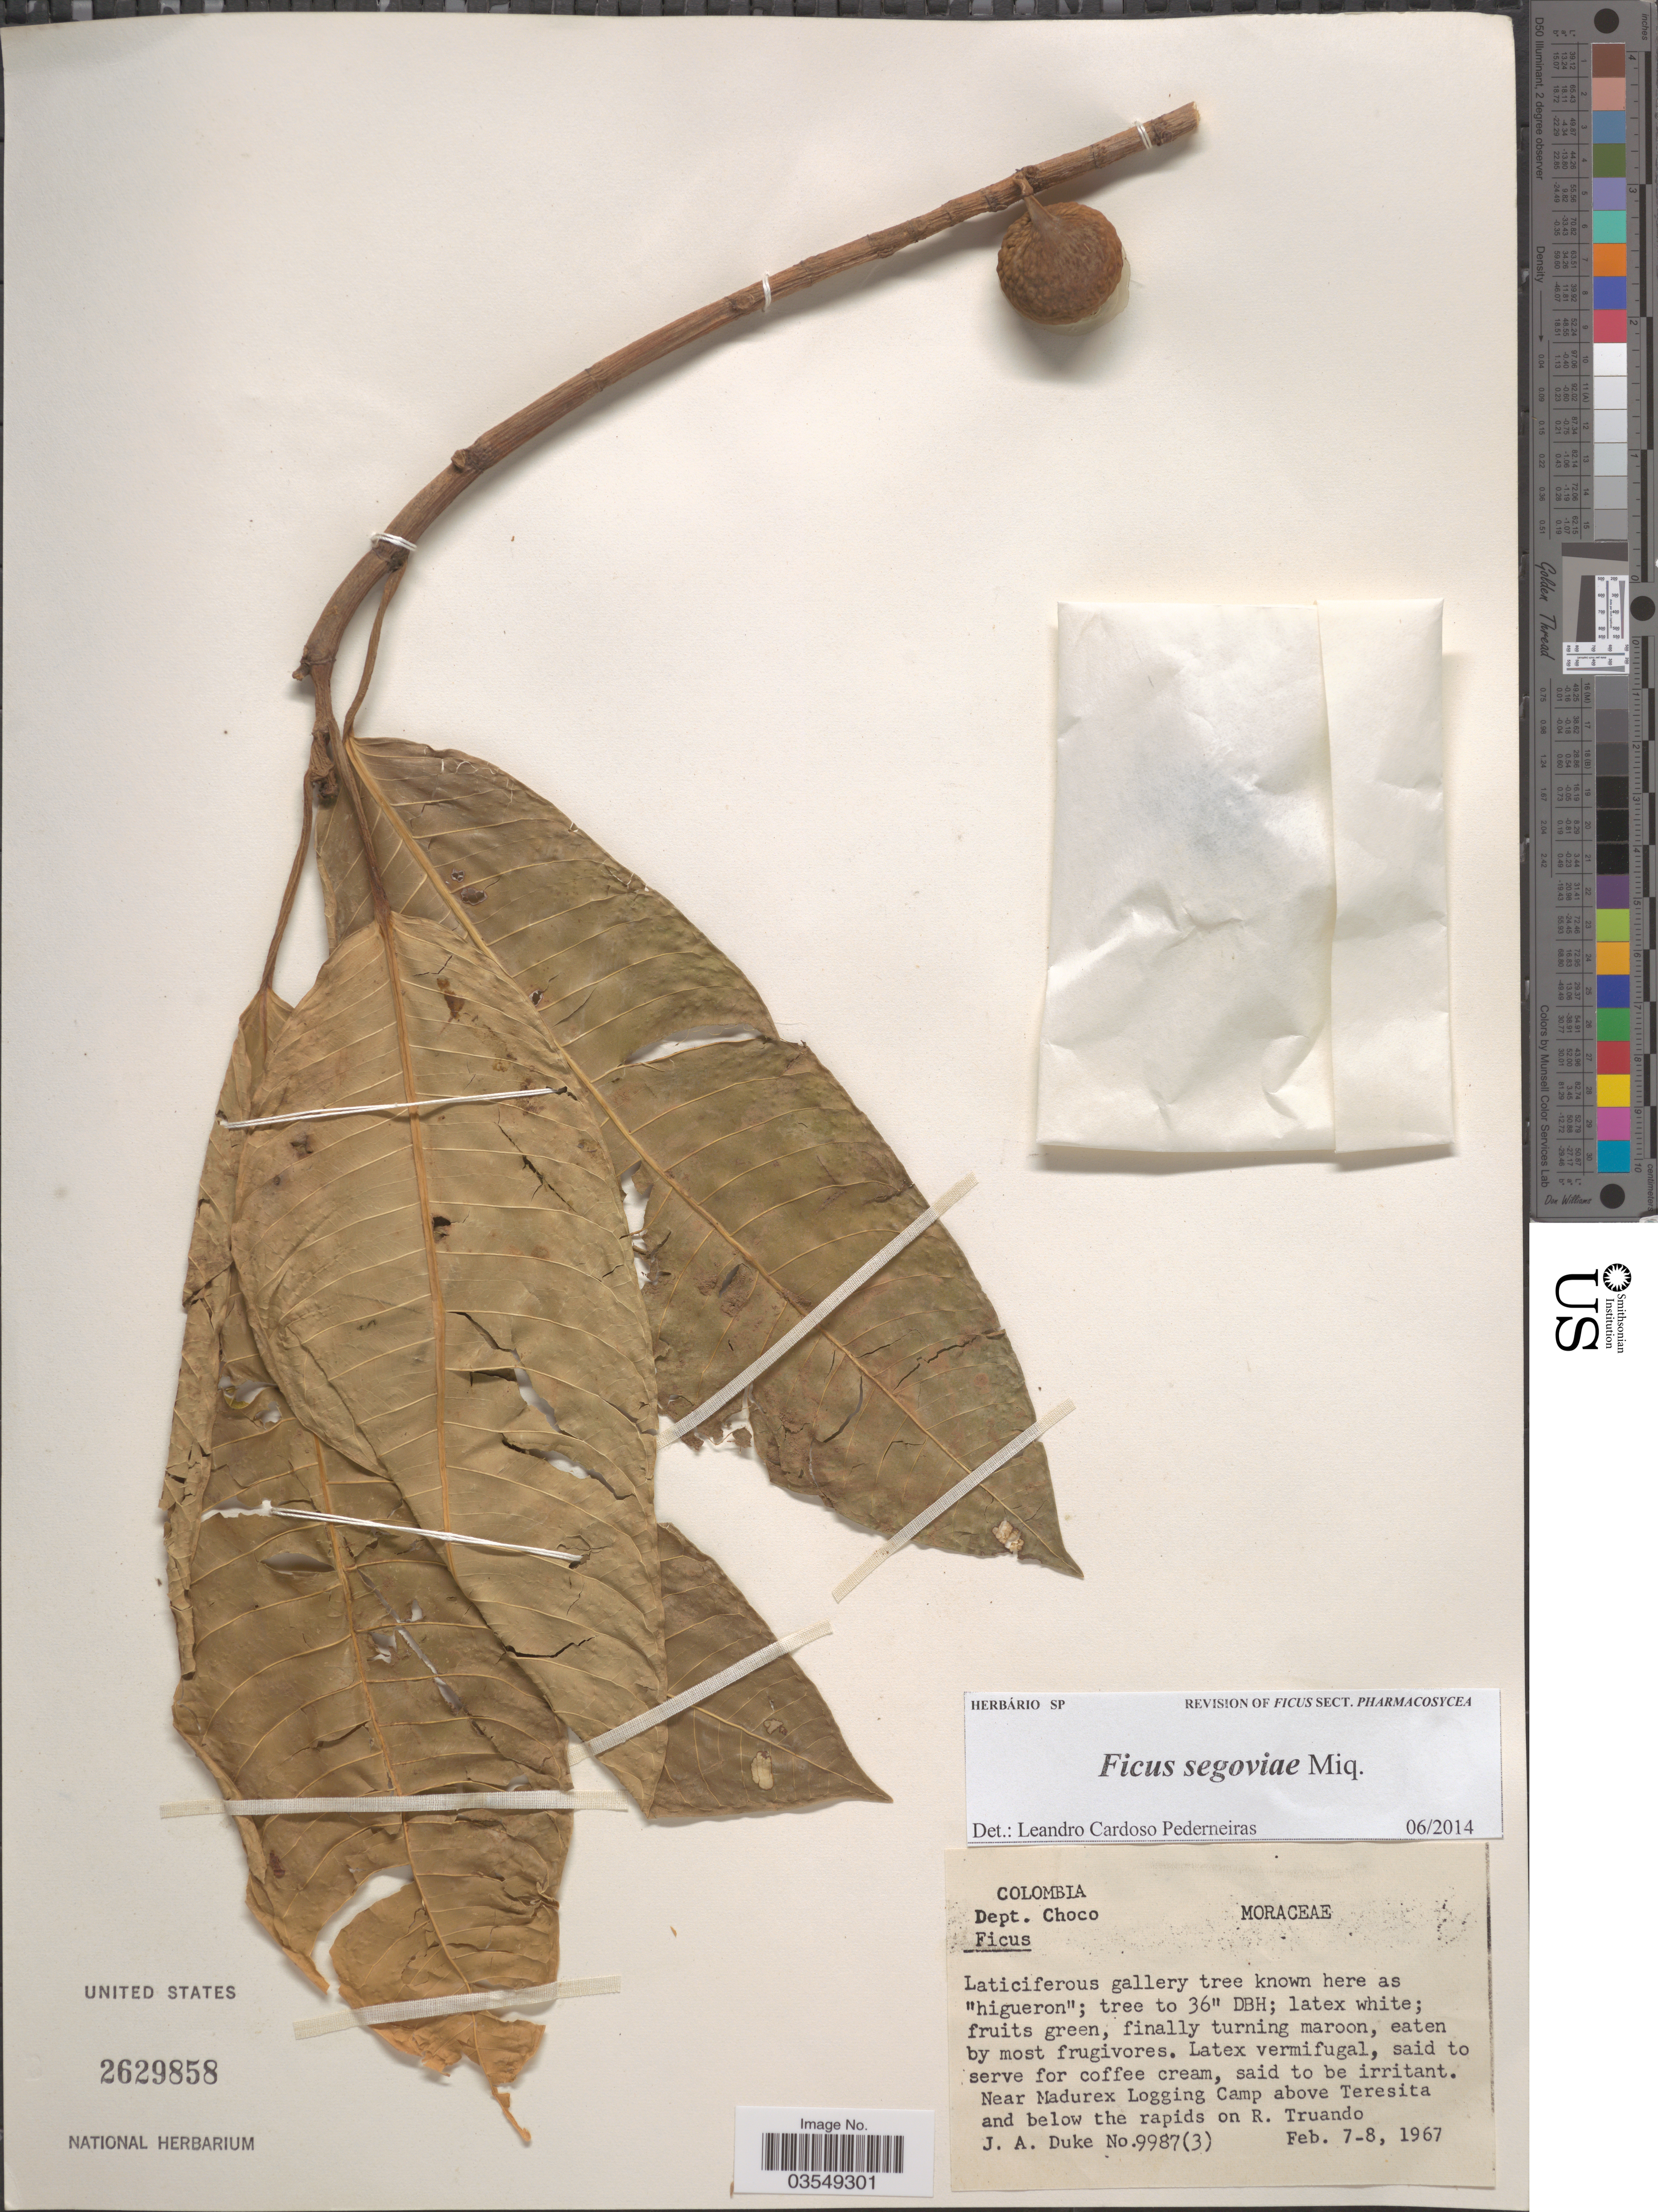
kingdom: Plantae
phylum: Tracheophyta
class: Magnoliopsida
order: Rosales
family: Moraceae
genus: Ficus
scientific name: Ficus segoviae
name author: Miq.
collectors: J. A. Duke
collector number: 9987(3)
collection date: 1967-02-07/1967-02-08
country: Colombia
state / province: Chocó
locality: Dept. Choco. Near Madurex Logging Camp above Teresita and below the rapids on R. Truando.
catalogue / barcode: US 2629858